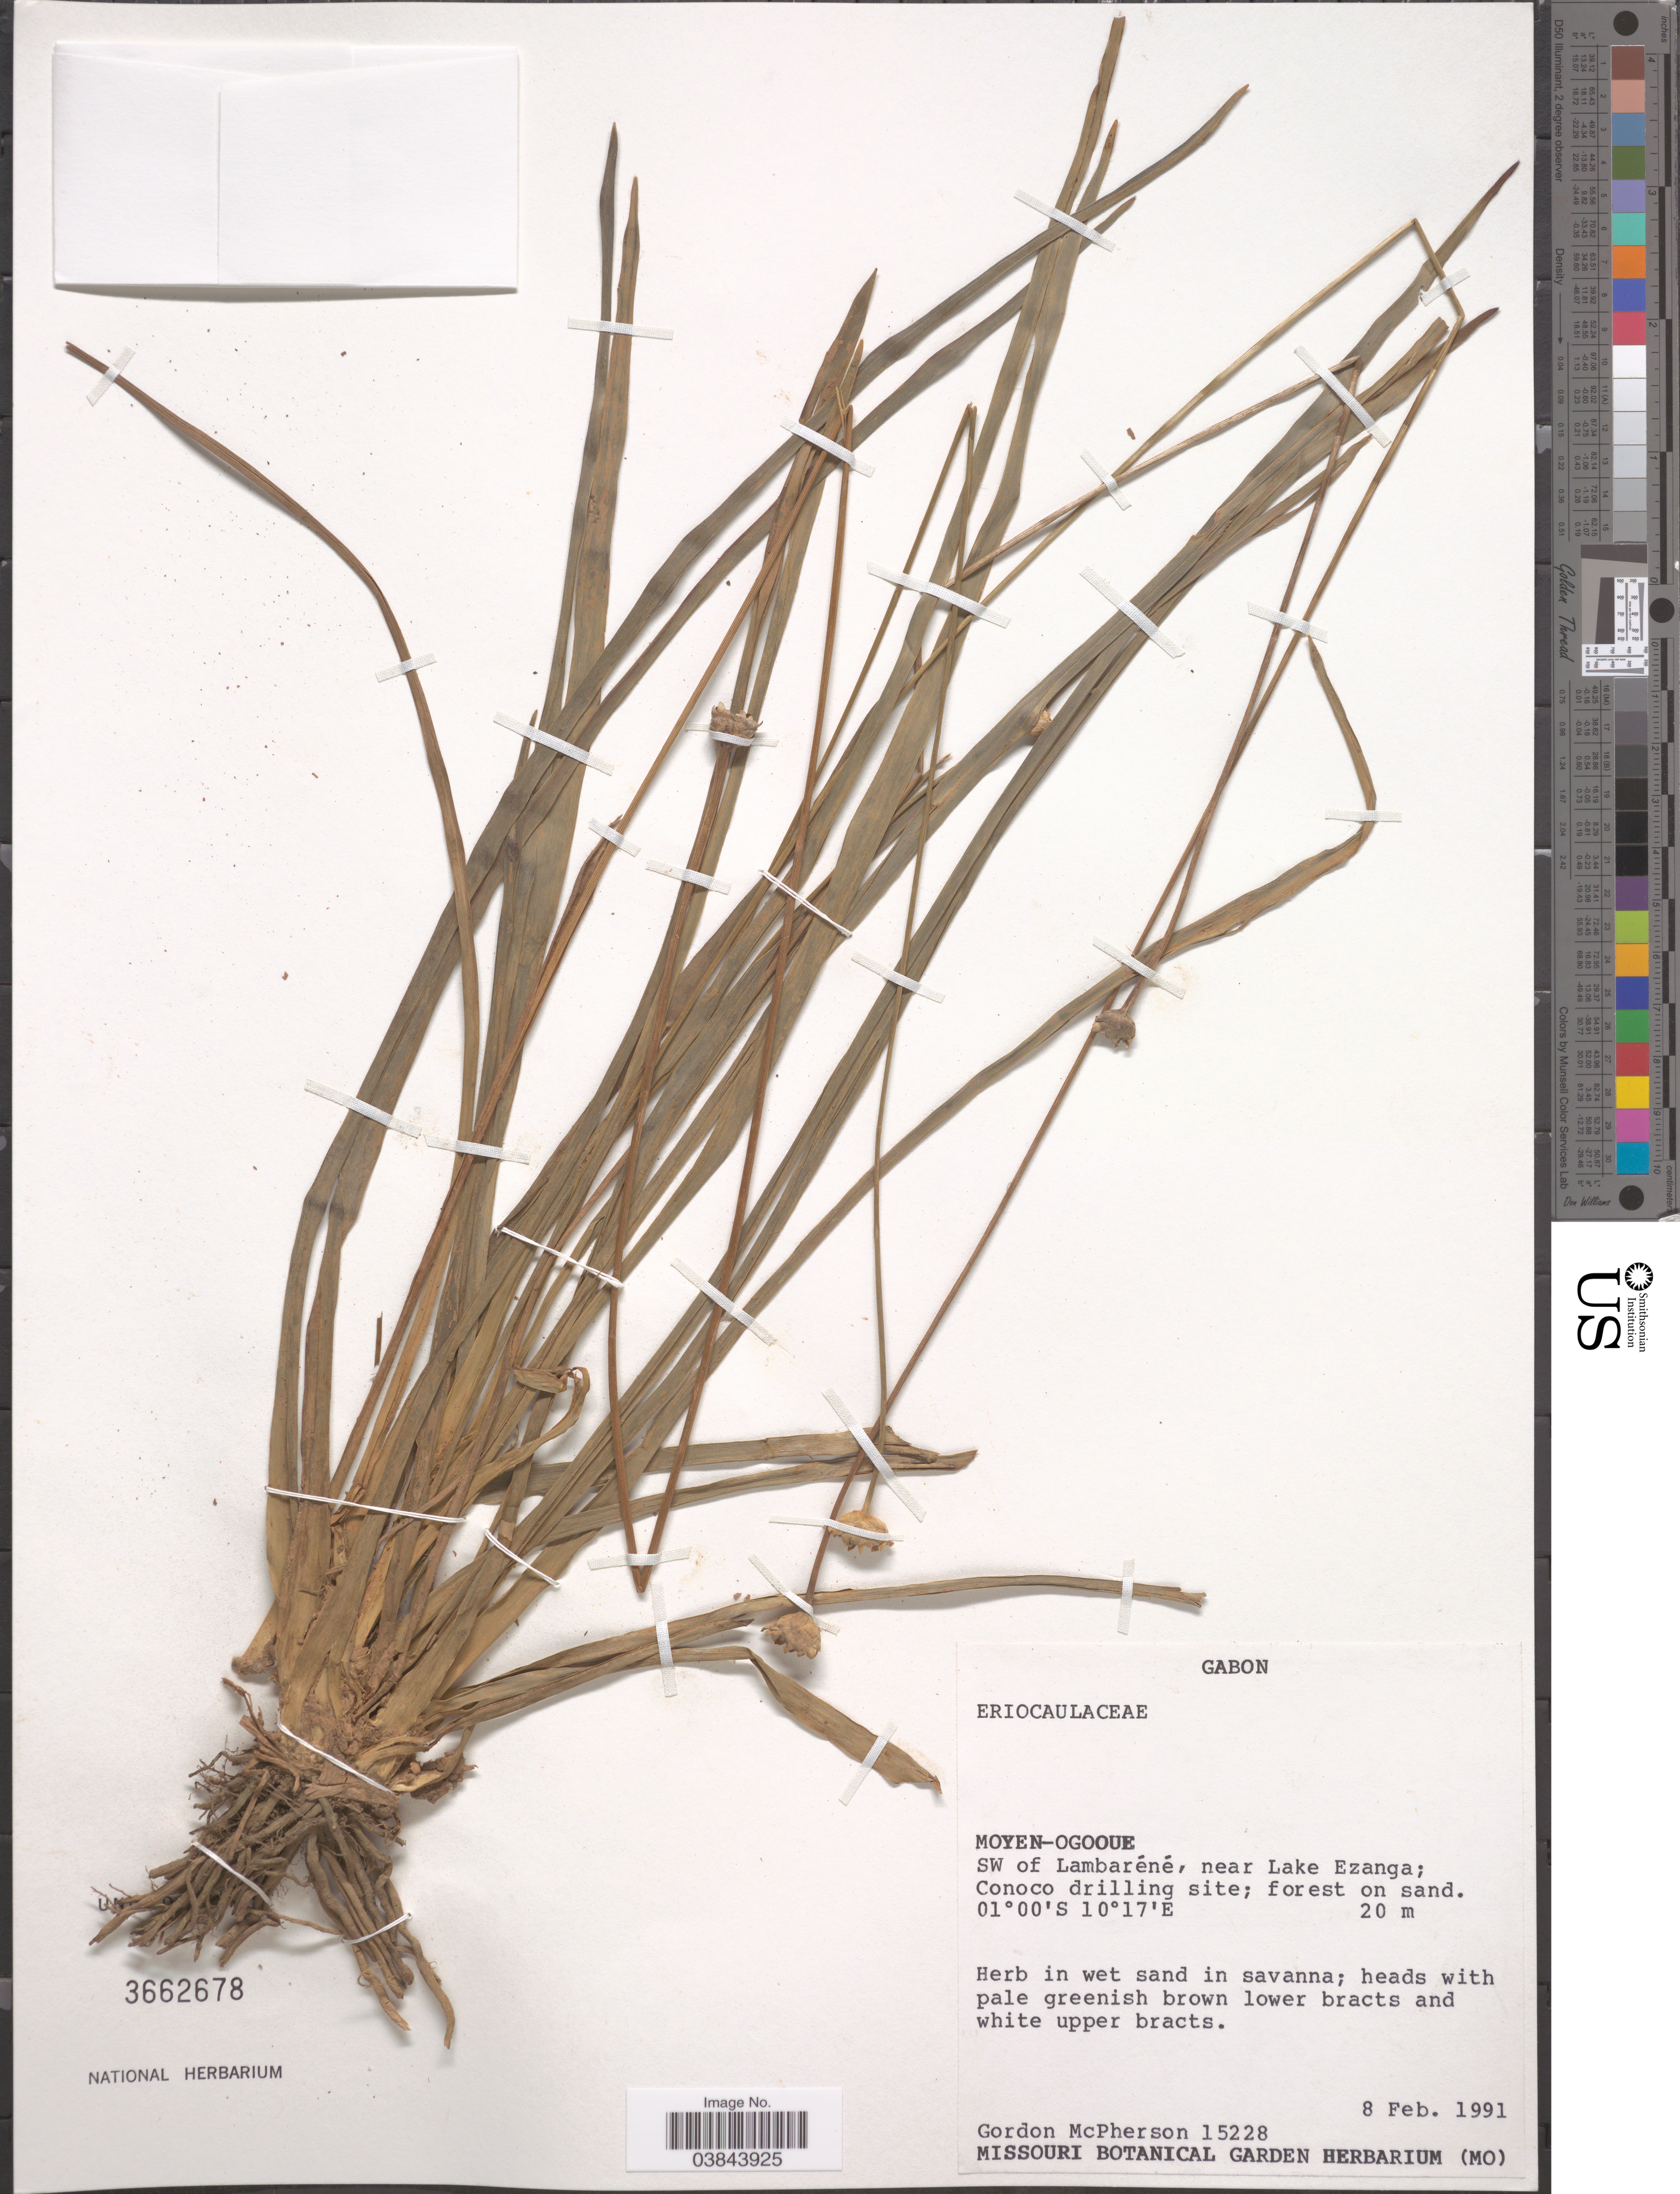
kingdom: Plantae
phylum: Tracheophyta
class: Liliopsida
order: Poales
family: Eriocaulaceae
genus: Eriocaulon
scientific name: Eriocaulon sp.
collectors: G. McPherson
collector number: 15228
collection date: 1991-02-08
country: Gabon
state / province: Moyen-Ogooue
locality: SW of Lambaréné, near Lake Ezanga; Conoco drilling site; forest on sand.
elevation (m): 20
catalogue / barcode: US 3662678